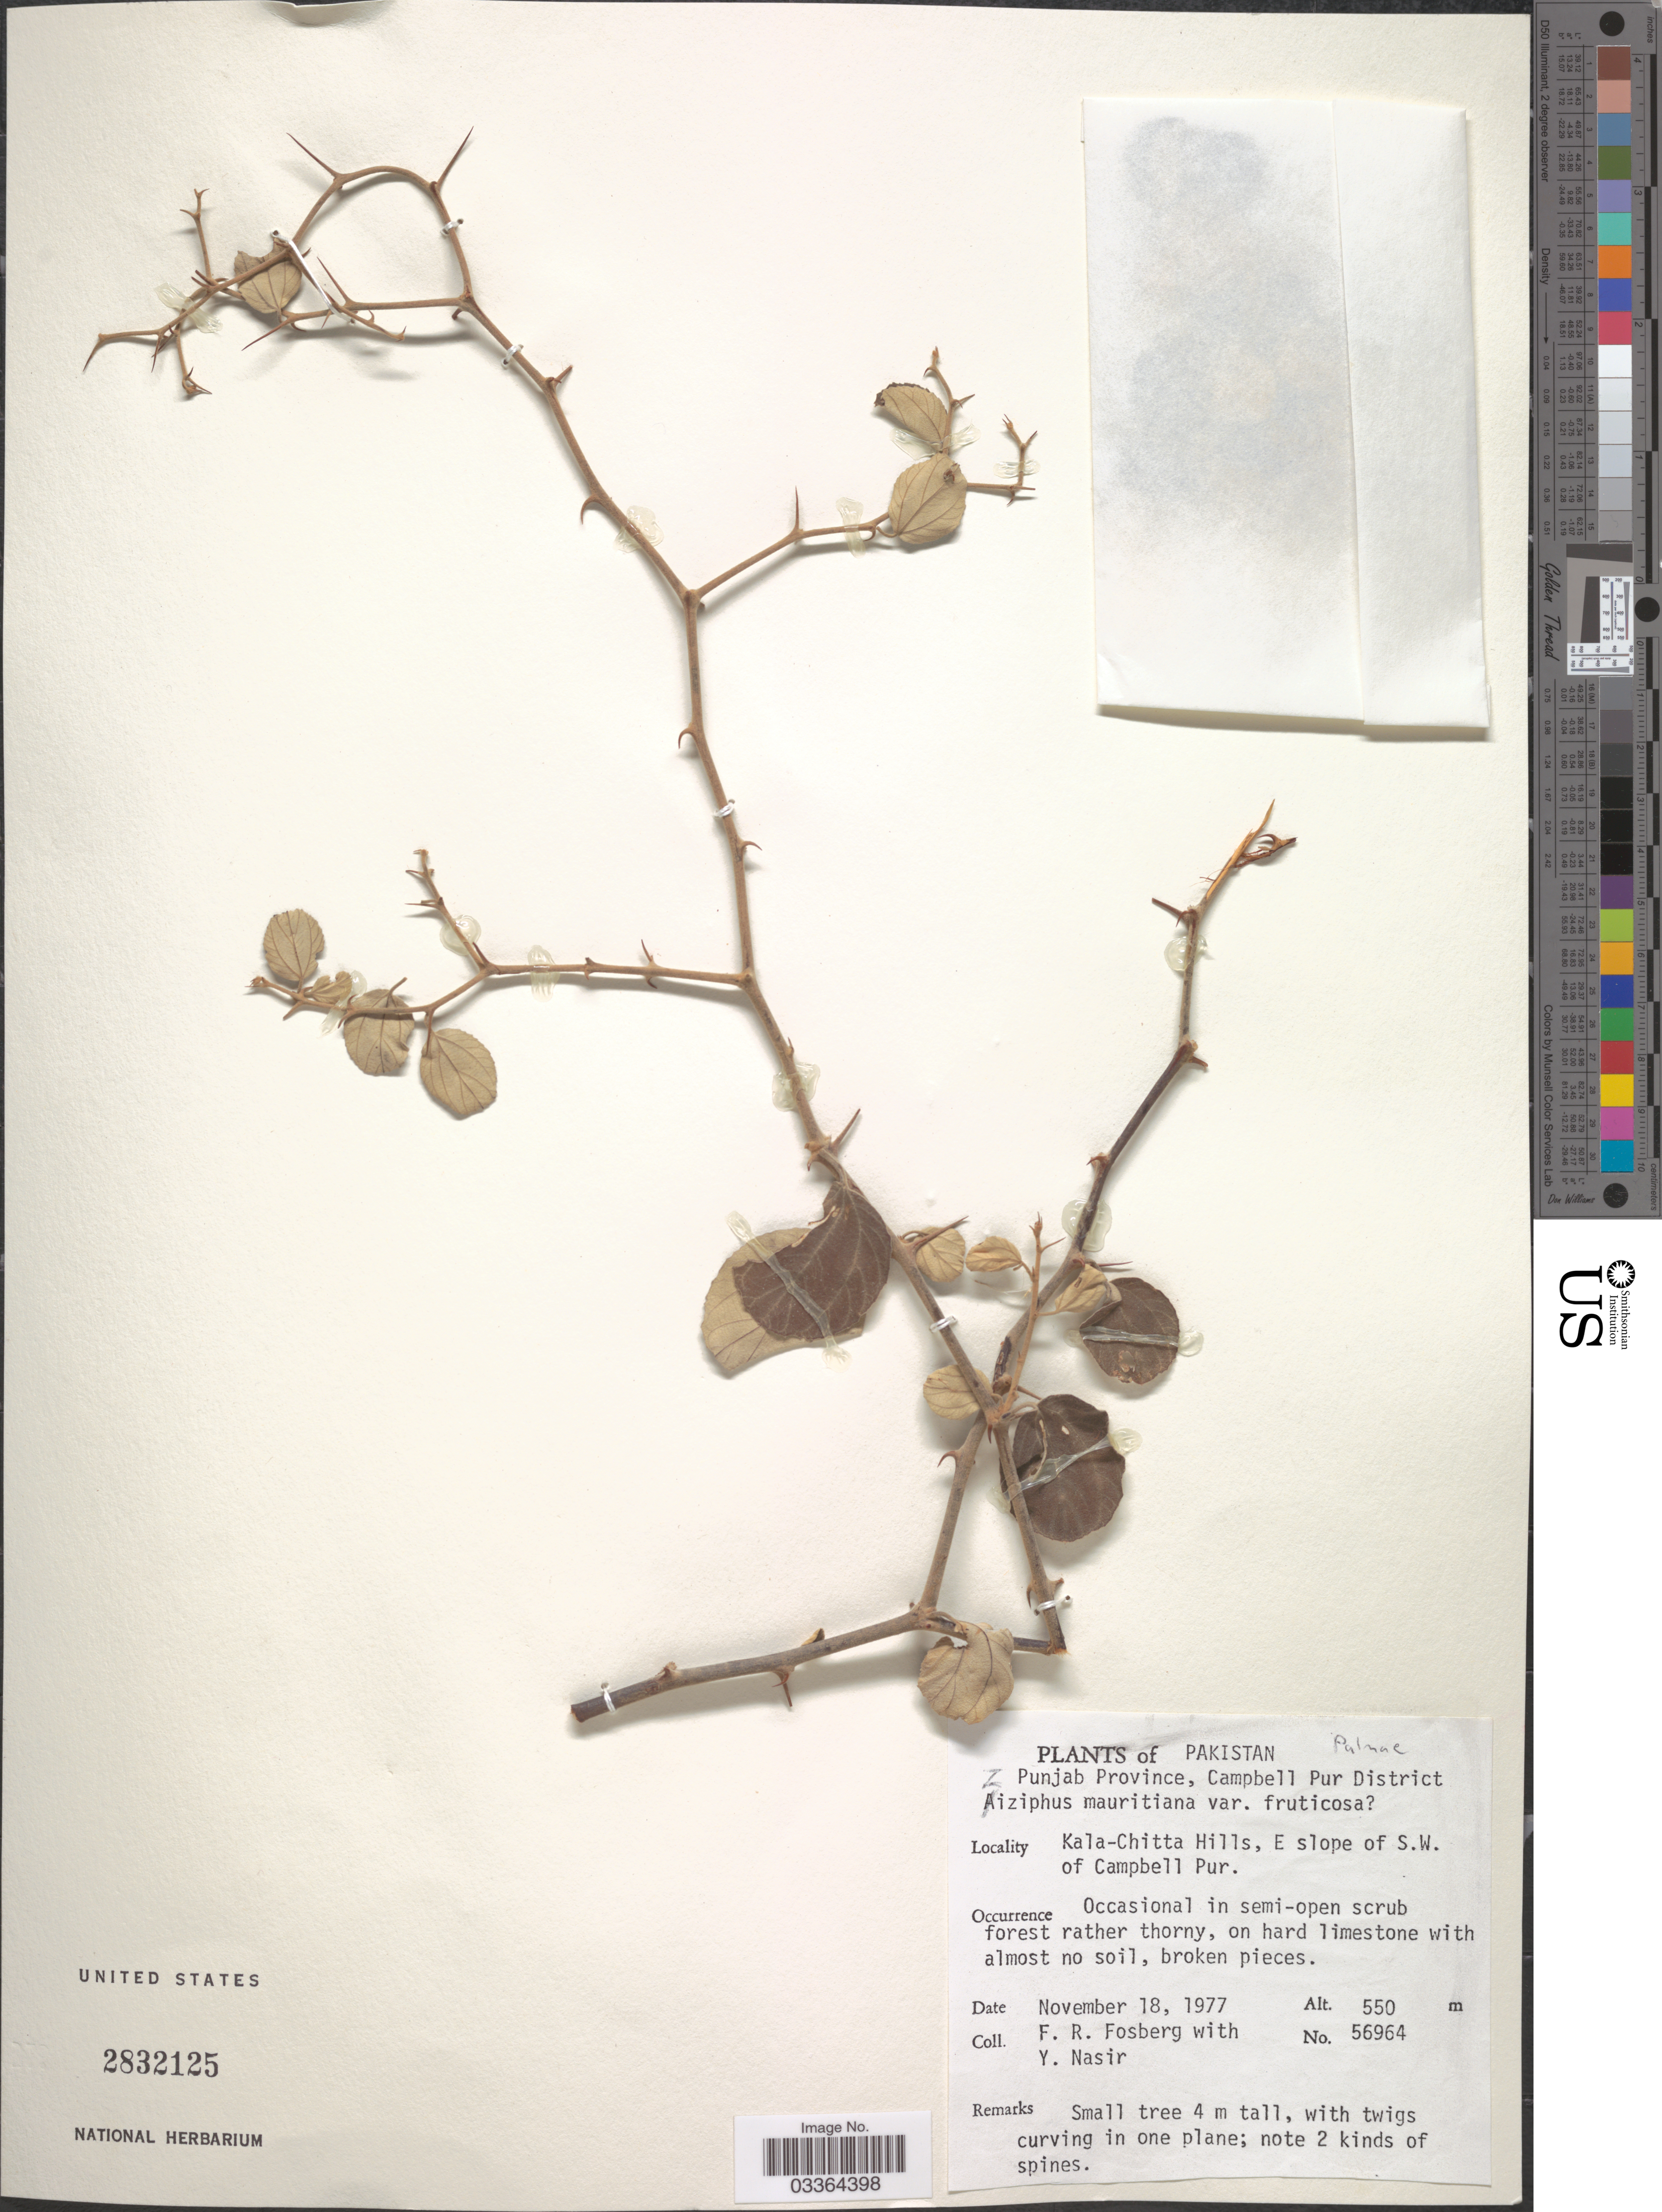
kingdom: Plantae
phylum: Tracheophyta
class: Magnoliopsida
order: Rosales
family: Rhamnaceae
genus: Ziziphus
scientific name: Ziziphus mauritiana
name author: Lam.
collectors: F. R. Fosberg & Y. Nasir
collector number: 56964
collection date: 1977-11-18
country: Pakistan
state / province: Punjab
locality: Campbell District. Kala-Chitta Hills, E slope of S.W. of Campbell Pur.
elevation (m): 550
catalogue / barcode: US 2832125